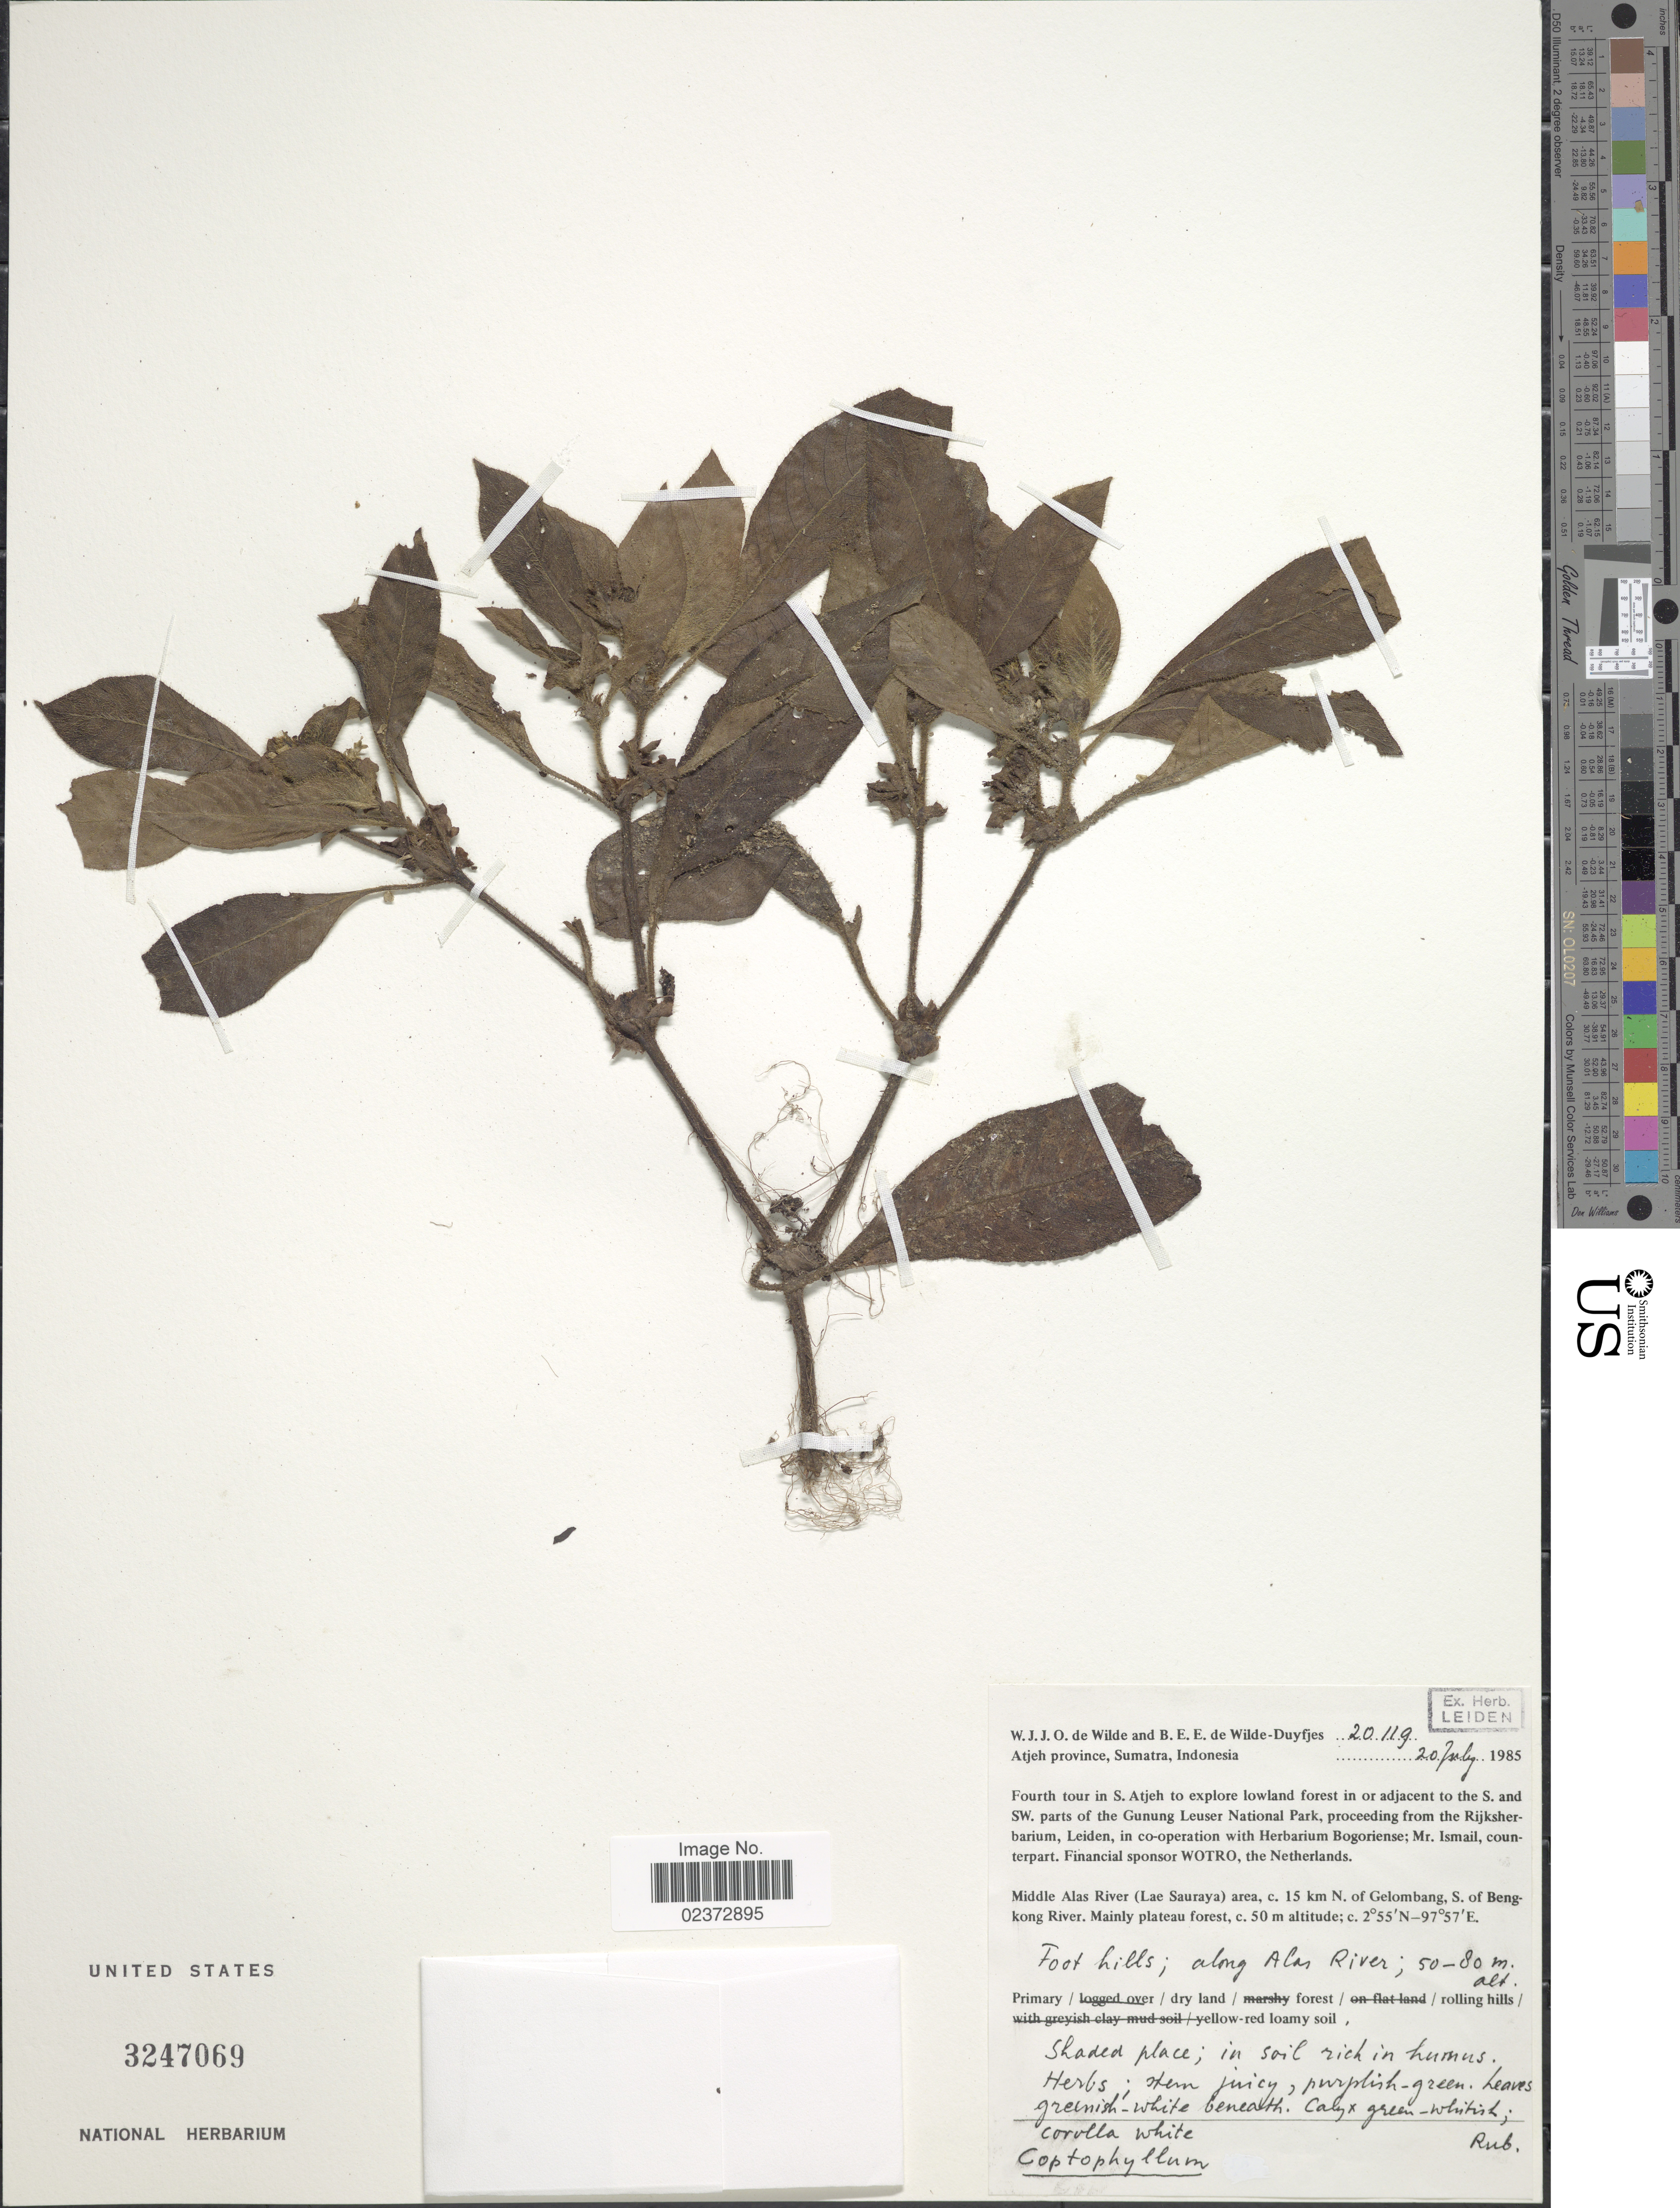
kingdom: Plantae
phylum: Tracheophyta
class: Magnoliopsida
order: Gentianales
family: Rubiaceae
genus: Coptophyllum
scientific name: Coptophyllum sp.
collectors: W. J. de Wilde & B. E. de Wilde-Duyfjes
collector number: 20199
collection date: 1985-07-20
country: Indonesia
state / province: Sumatra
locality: Atjeh province, Middle Alas River (Lae Sauraya) area, c. 15 km N of Gelombang, S. of bengkong River. Mainly plateau forest; Foot hills; along Alas River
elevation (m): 50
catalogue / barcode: US 3247069